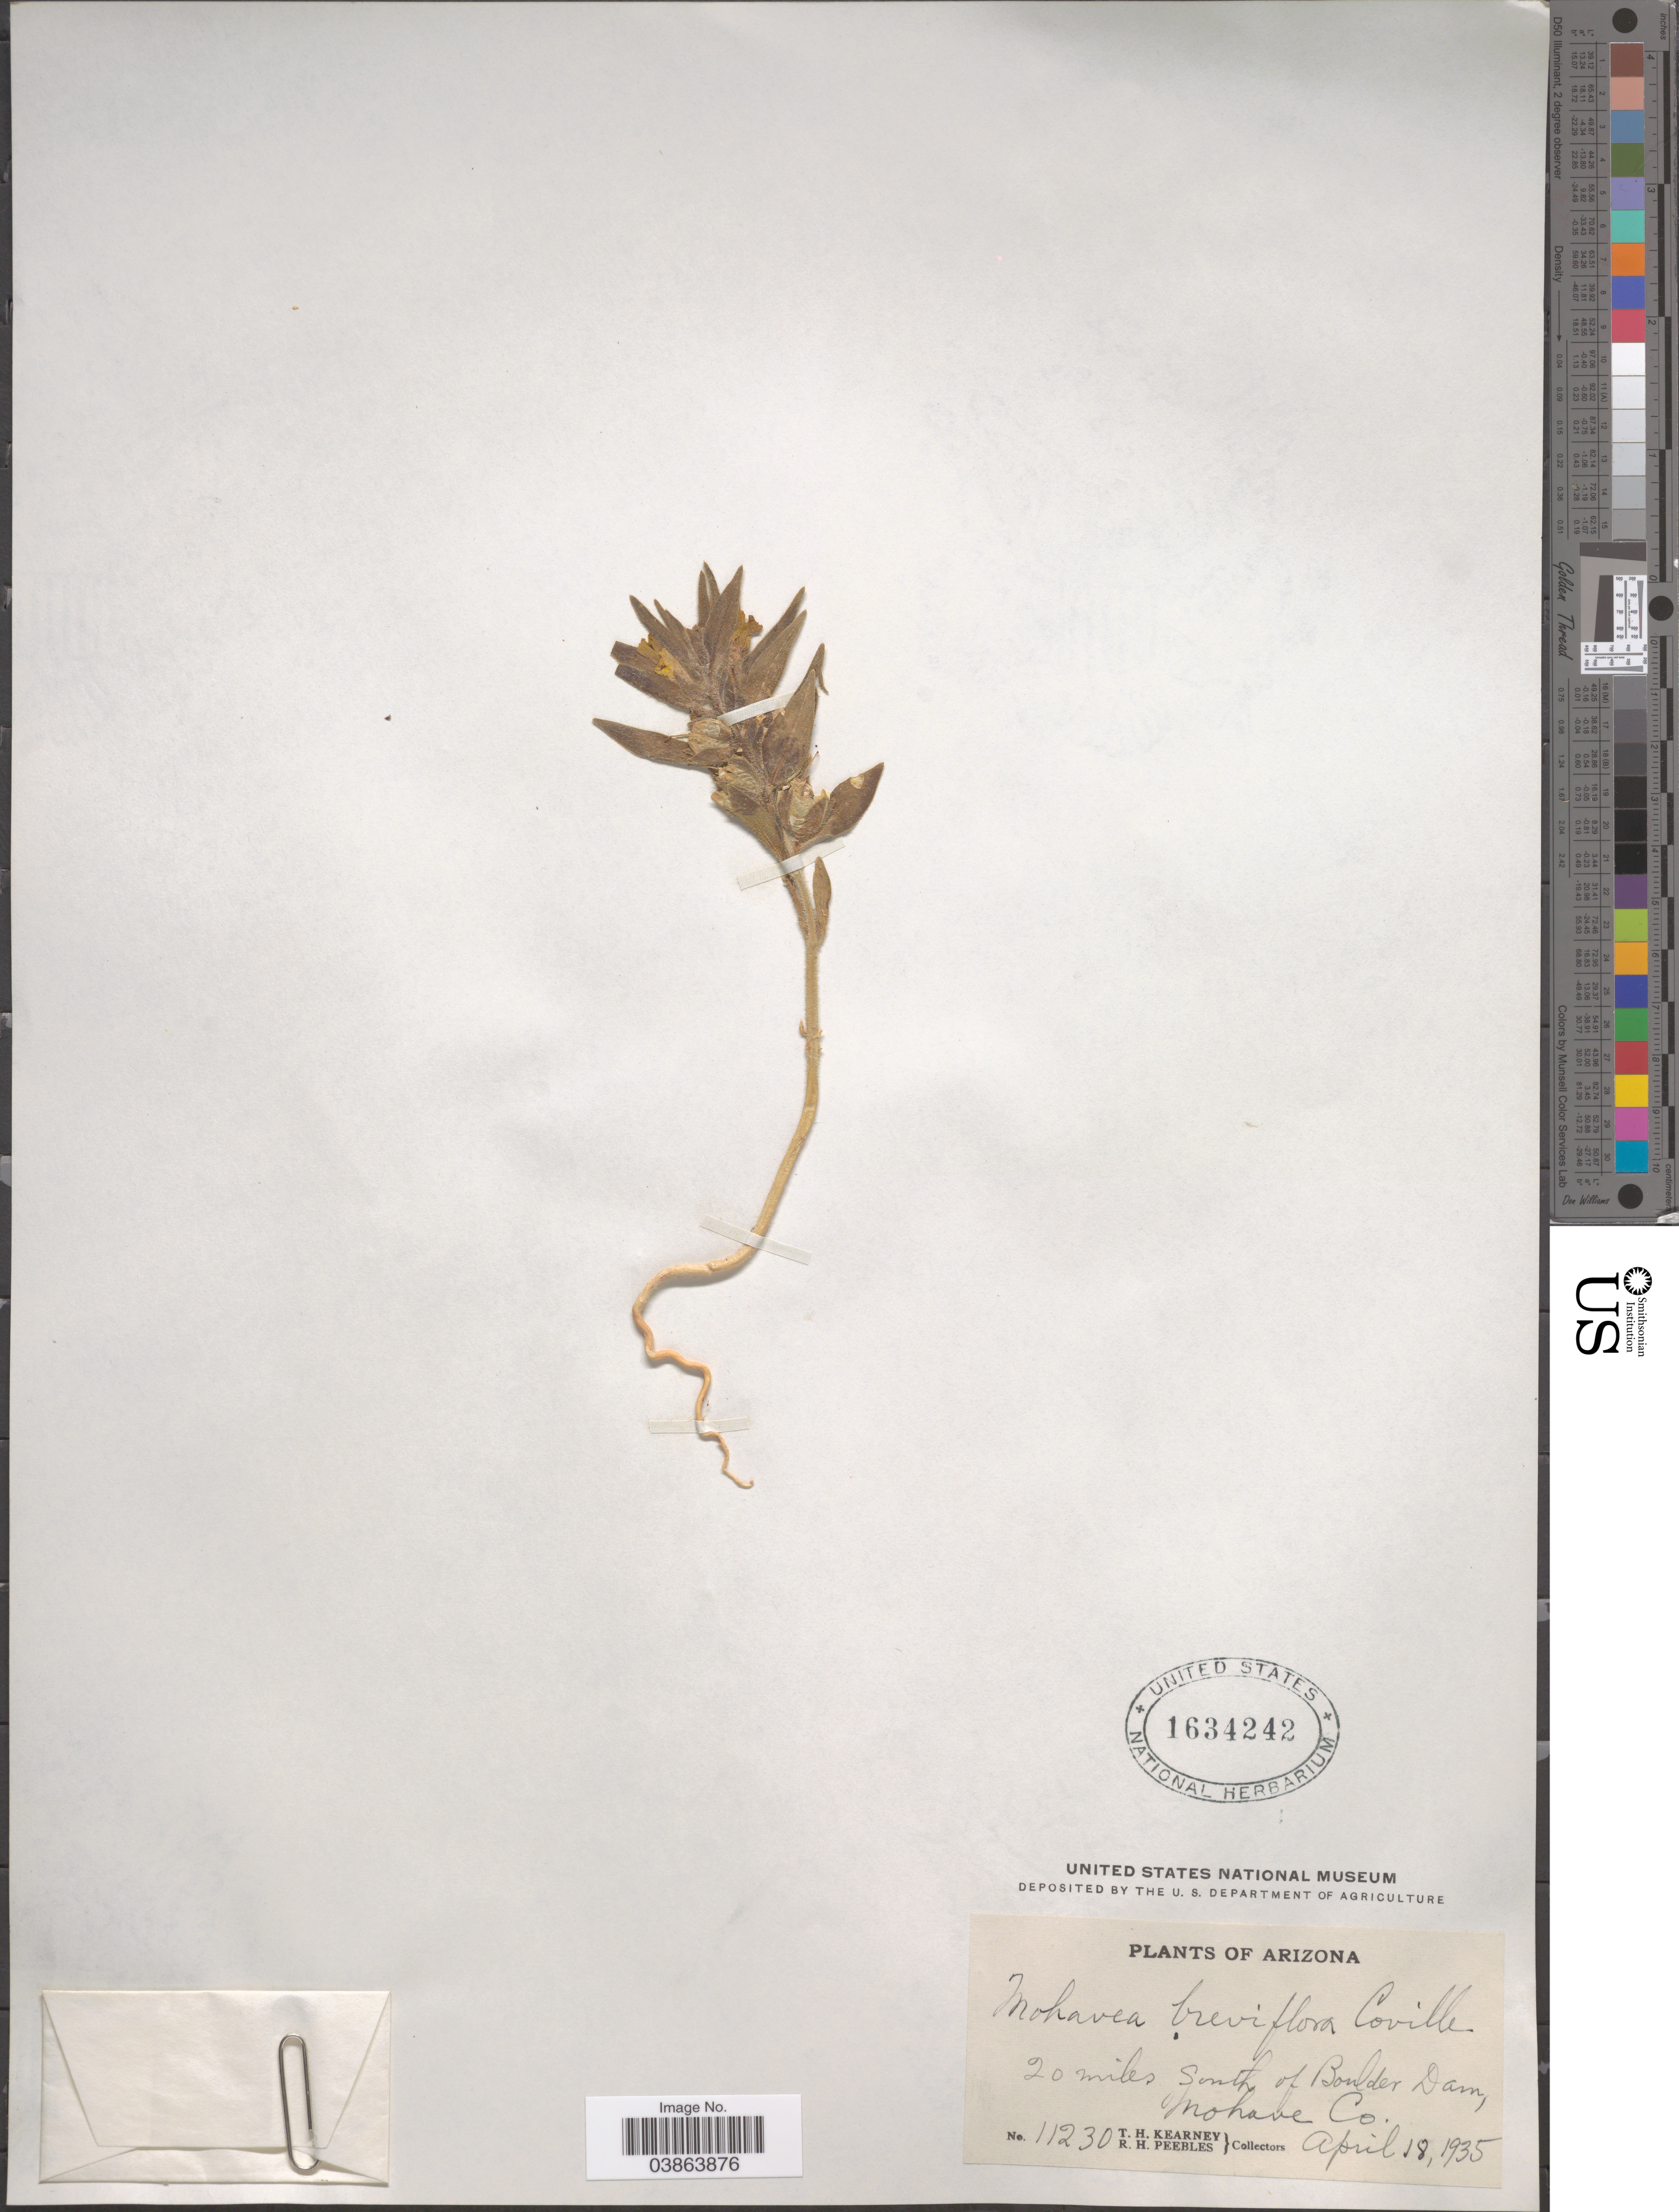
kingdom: Plantae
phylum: Tracheophyta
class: Magnoliopsida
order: Lamiales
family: Plantaginaceae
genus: Mohavea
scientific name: Mohavea breviflora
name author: Coville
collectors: T. H. Kearney & R. H. Peebles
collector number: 11230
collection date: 1935-04-18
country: United States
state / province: Arizona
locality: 20 miles south of Boulder Dam, Mohave Co.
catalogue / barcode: US 1634242